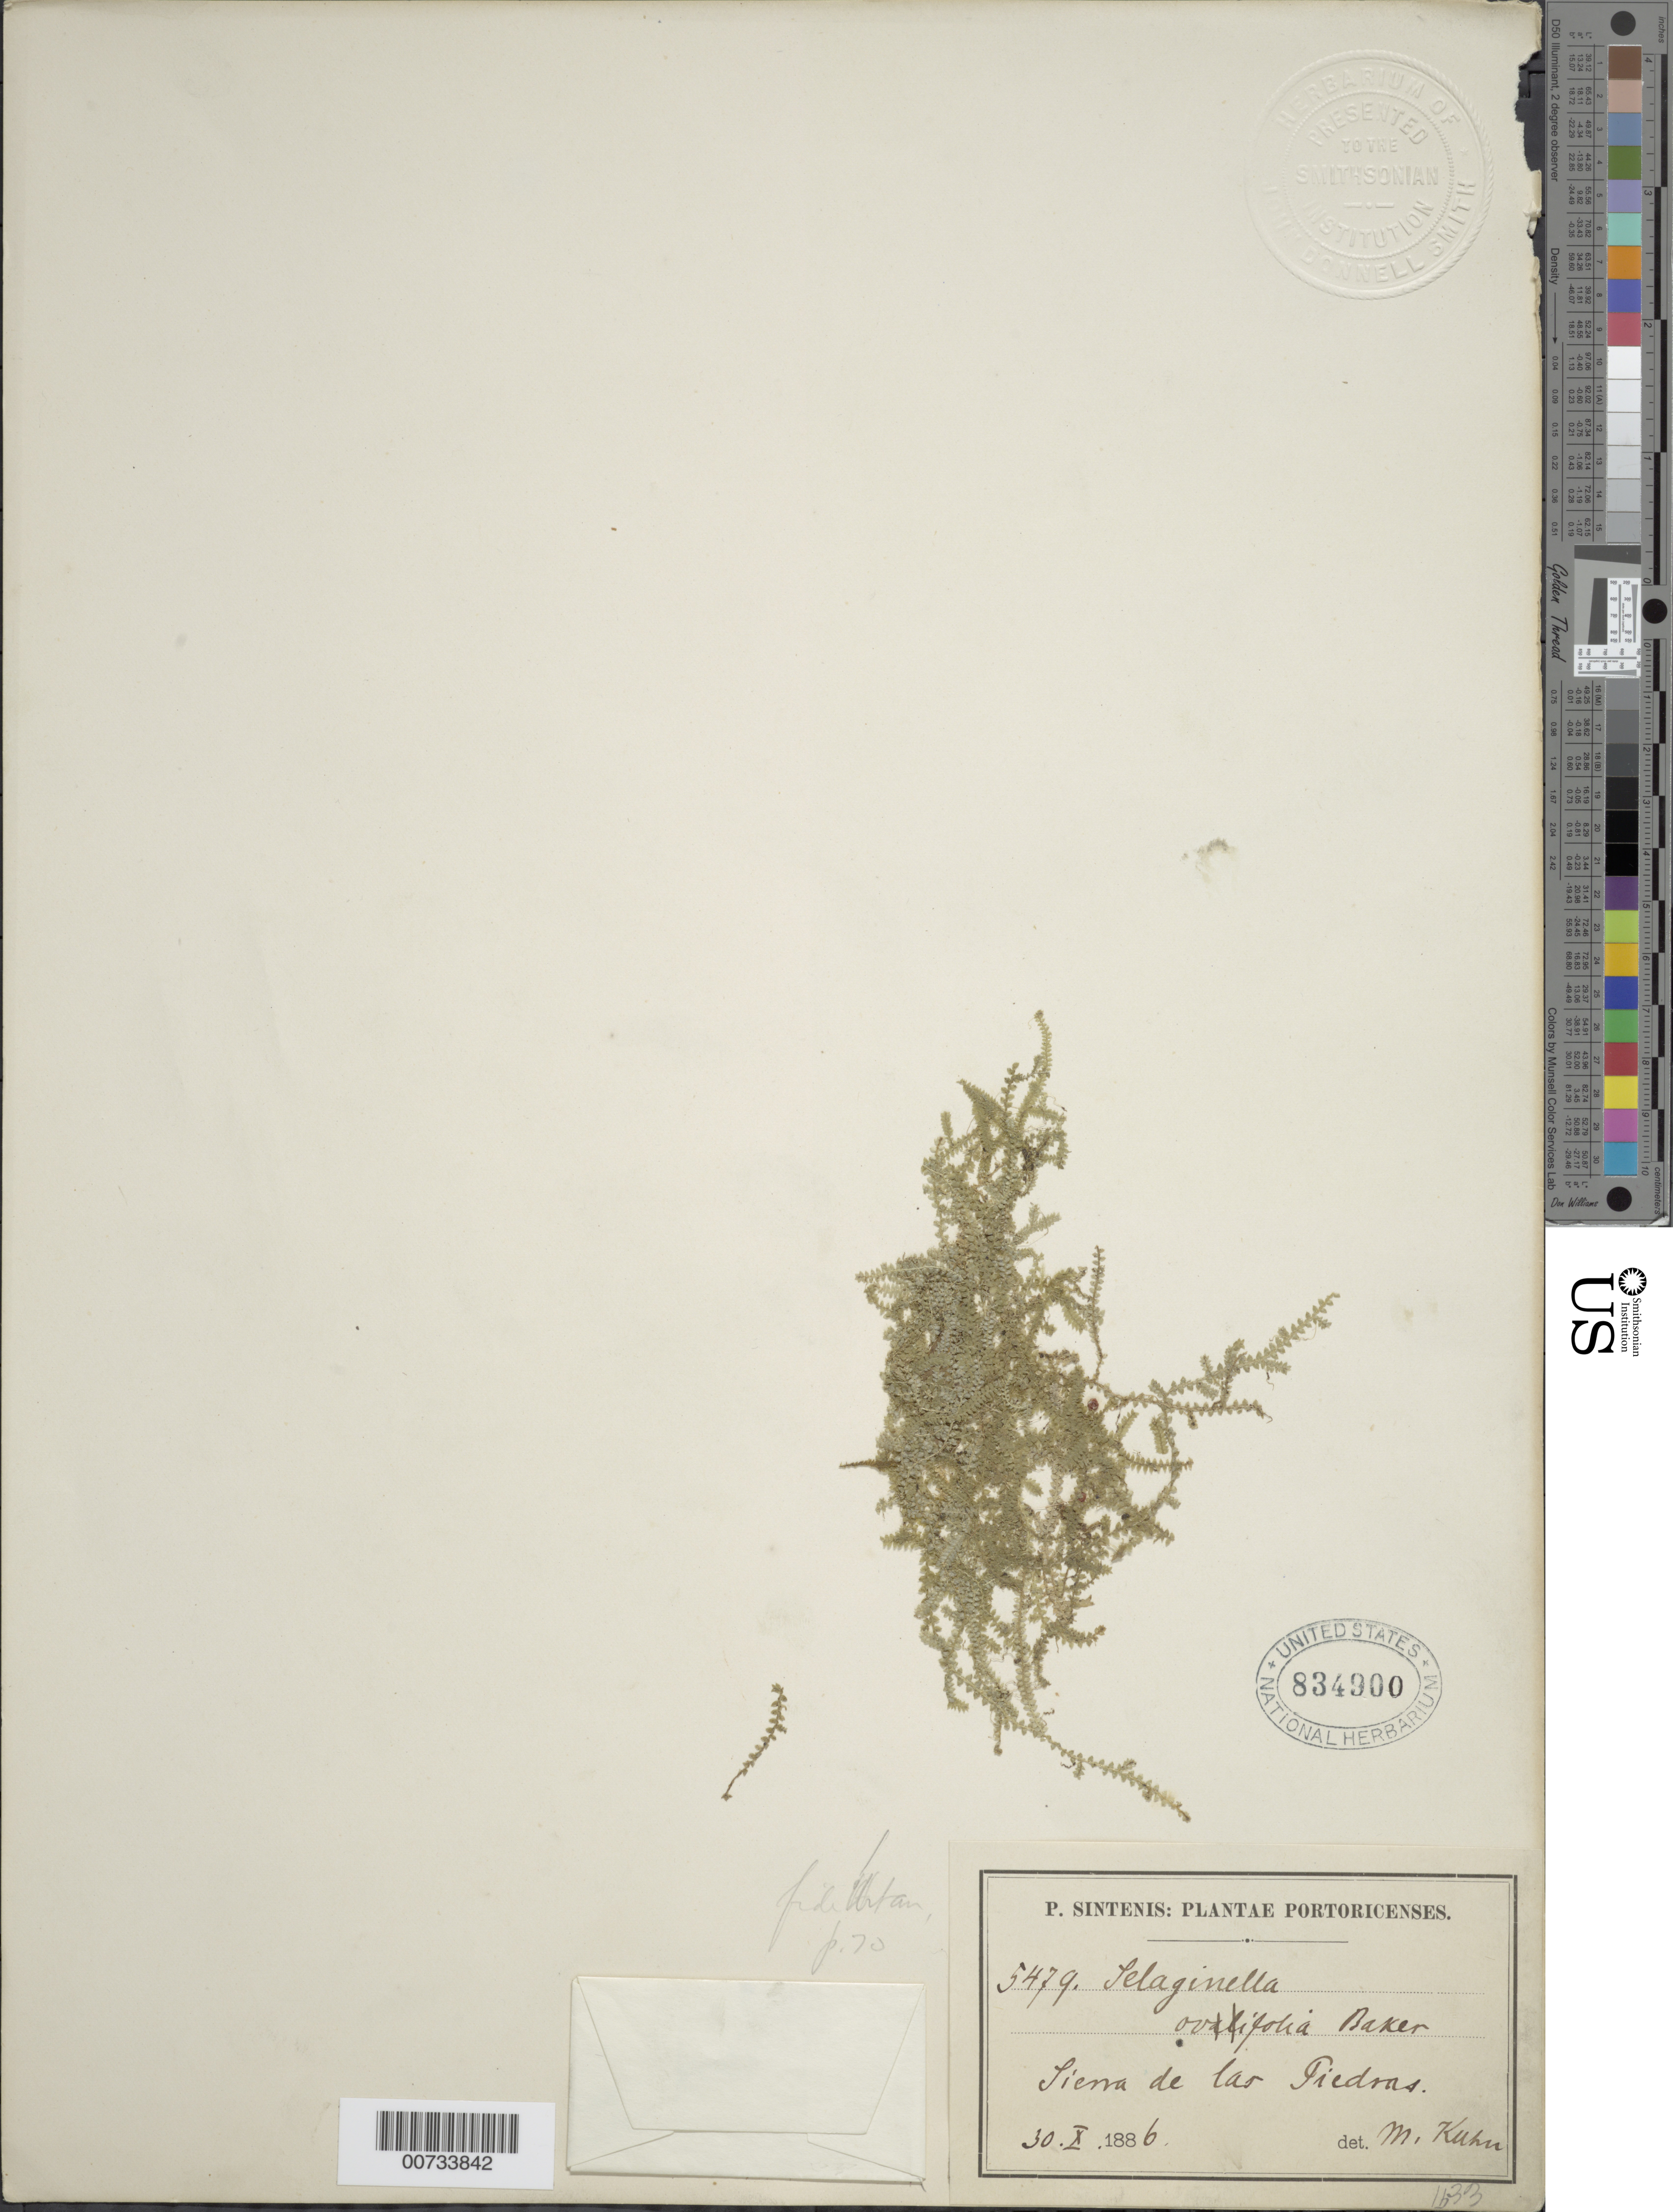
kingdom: Plantae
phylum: Tracheophyta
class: Lycopodiopsida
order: Selaginellales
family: Selaginellaceae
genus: Selaginella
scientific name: Selaginella ovifolia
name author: Baker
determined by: Kuhn, D. M.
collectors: P. Sintenis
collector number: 5479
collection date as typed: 30 Oct 1886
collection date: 1886-10-30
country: Puerto Rico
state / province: Las Piedras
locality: Sierra de las Piedras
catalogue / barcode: US 834900